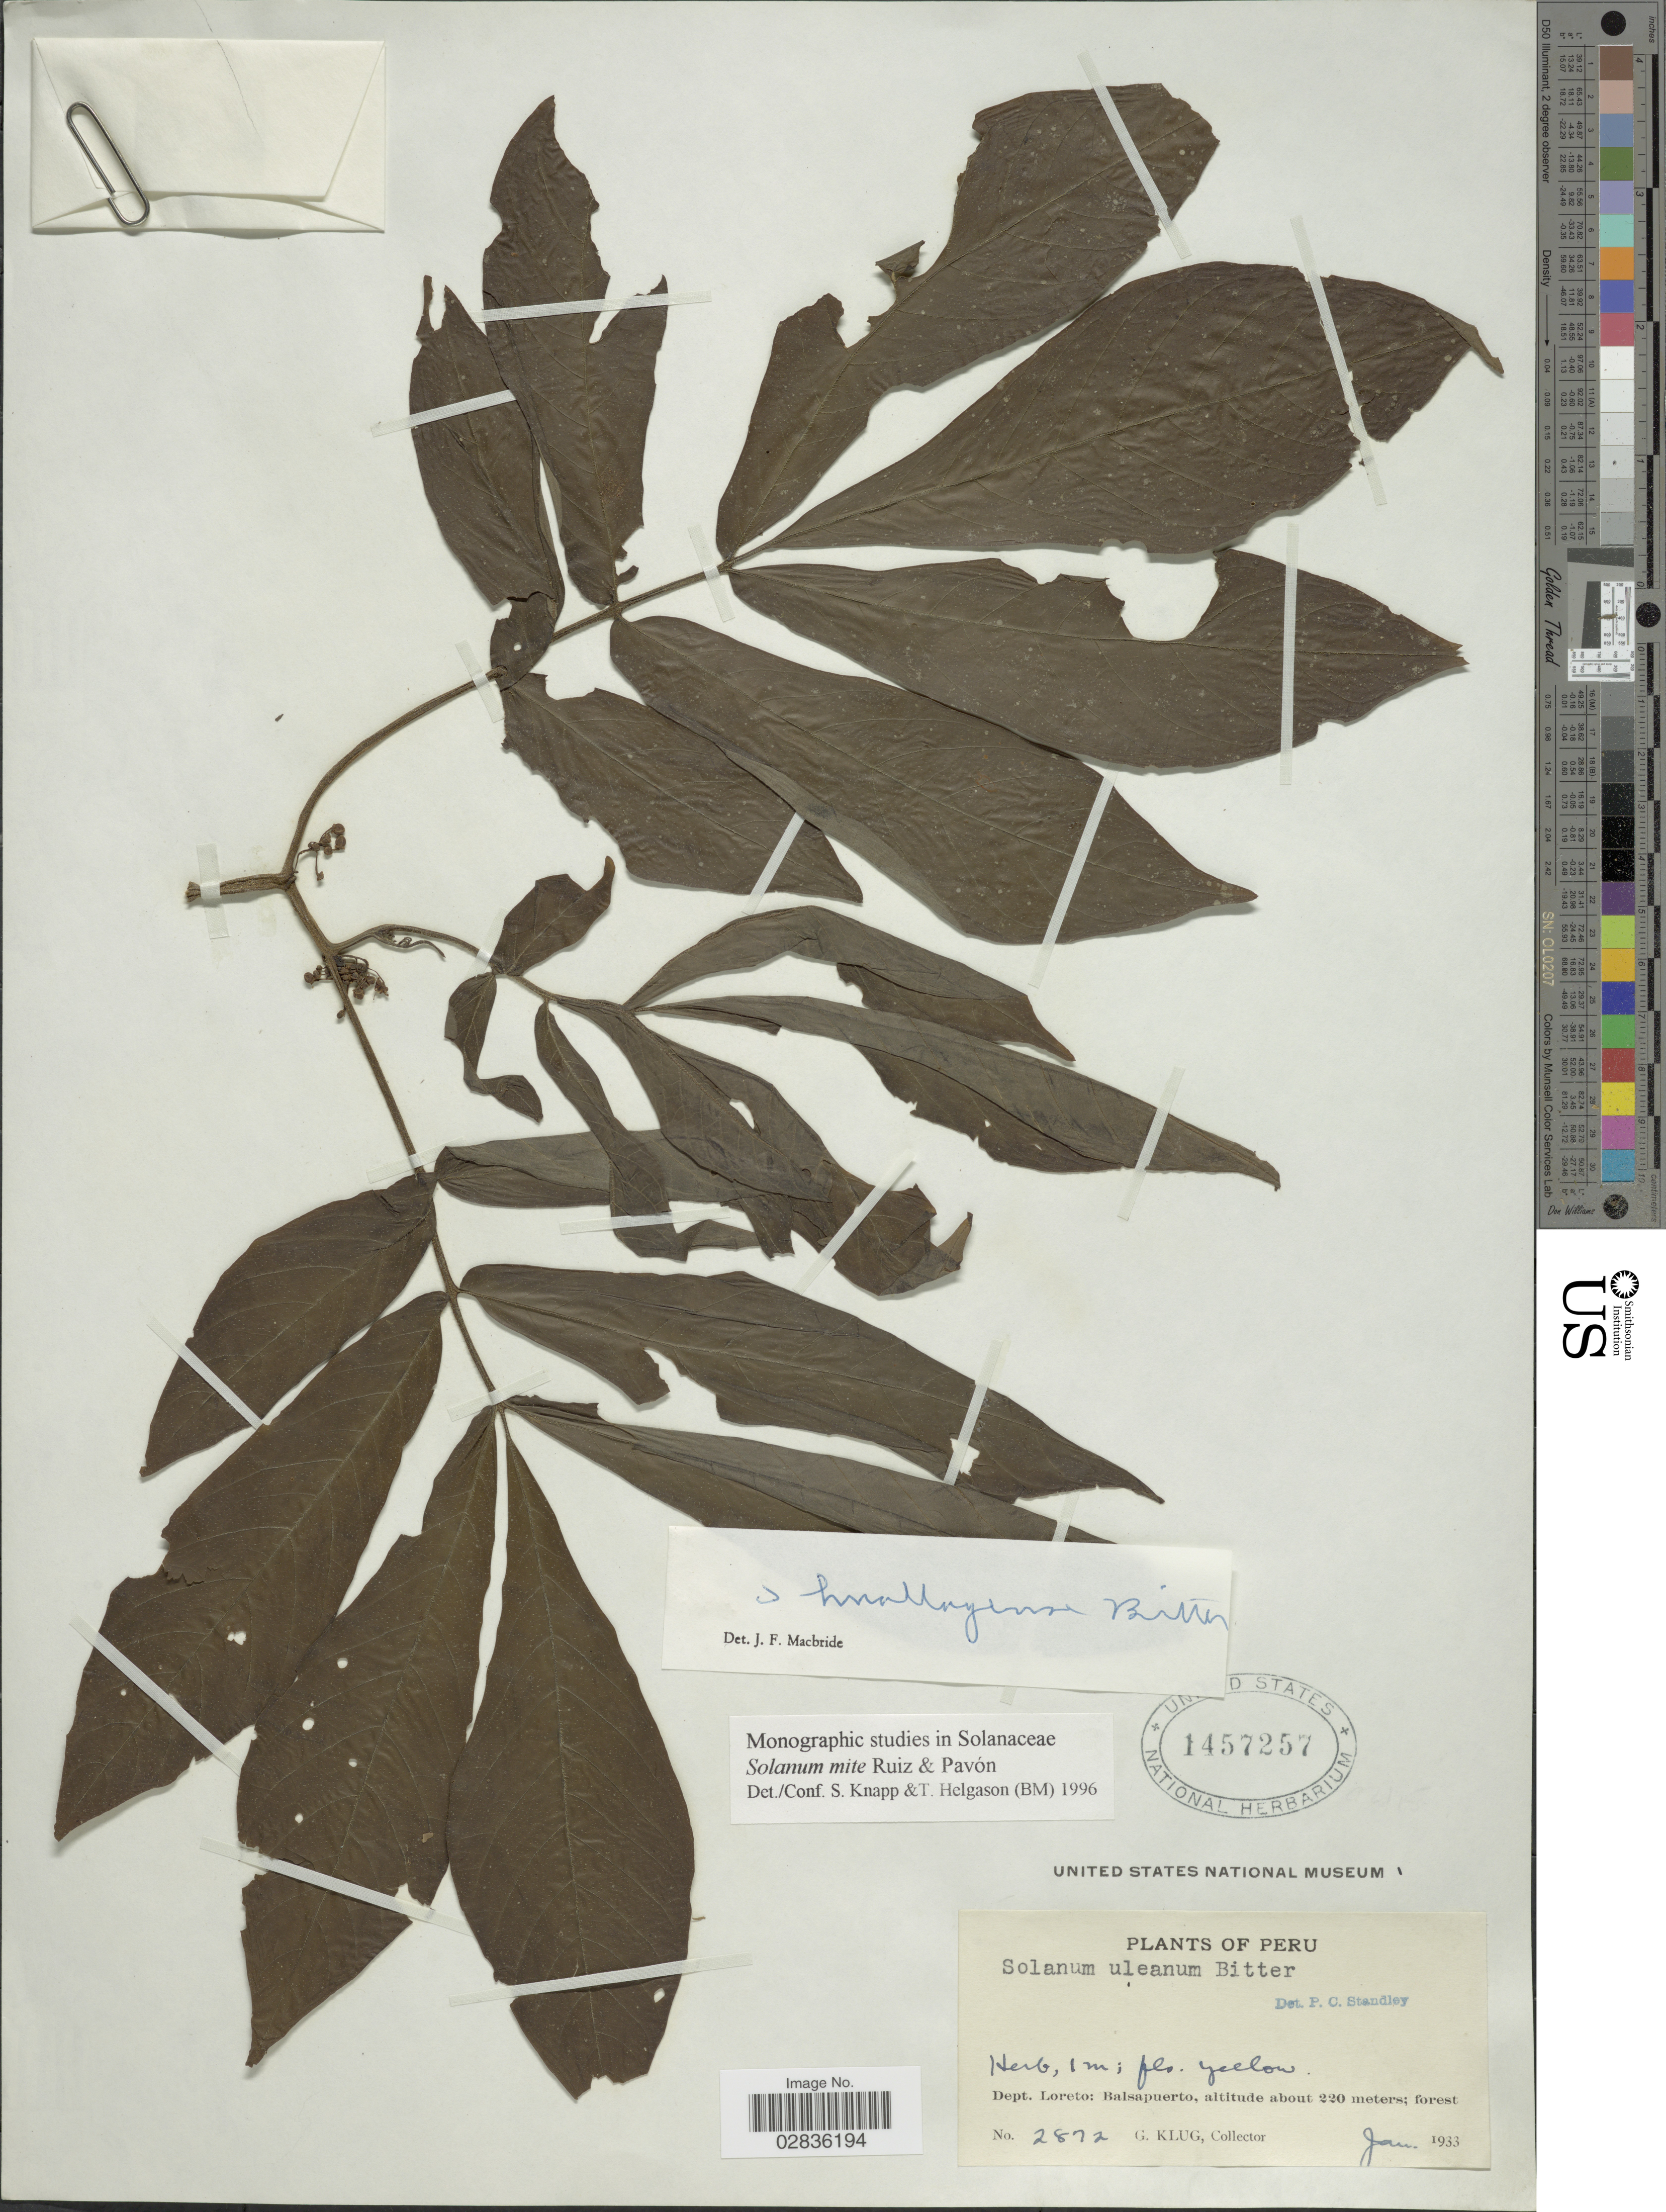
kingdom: Plantae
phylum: Tracheophyta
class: Magnoliopsida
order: Solanales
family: Solanaceae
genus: Solanum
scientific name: Solanum mite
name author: Ruiz & Pav.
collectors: G. Klug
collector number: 2872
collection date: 1933-01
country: Peru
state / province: Loreto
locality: Dept. Loreto: Balsapuerto.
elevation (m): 220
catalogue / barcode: US 1457257